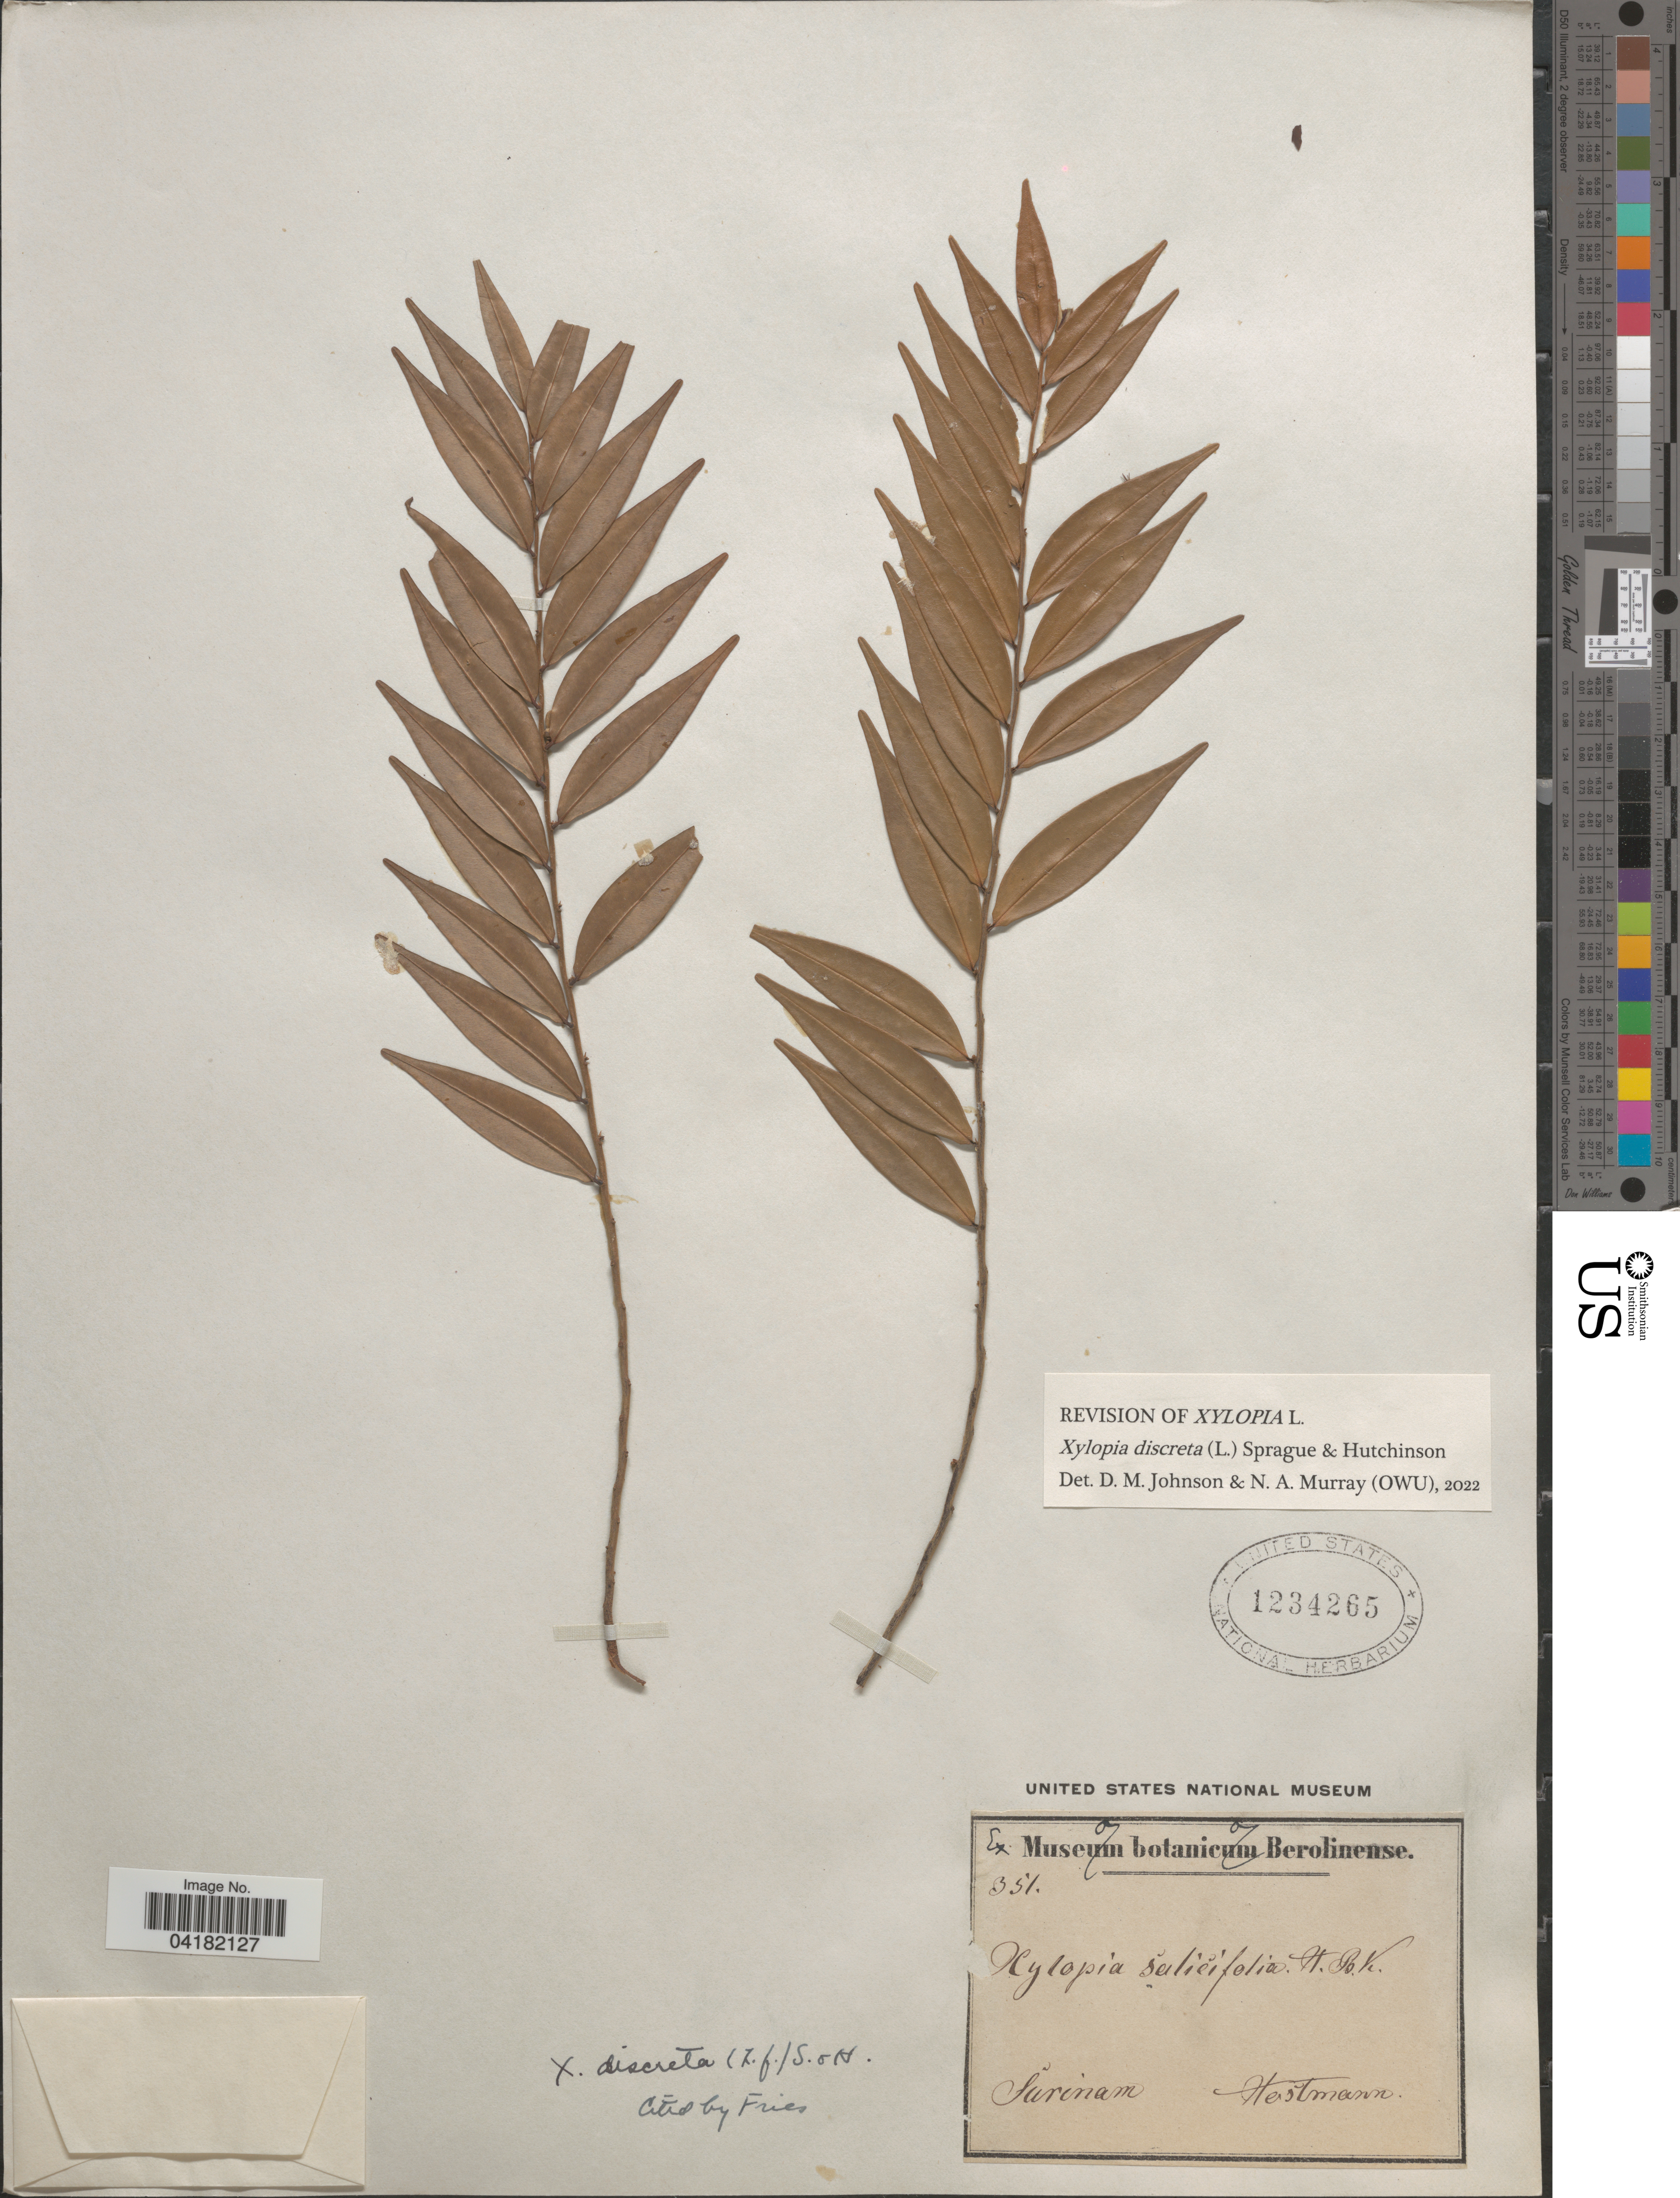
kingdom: Plantae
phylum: Tracheophyta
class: Magnoliopsida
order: Magnoliales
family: Annonaceae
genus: Xylopia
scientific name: Xylopia discreta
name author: (L. f.) Sprague & Hutch.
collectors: Hostmann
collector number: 351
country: Suriname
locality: Surinam.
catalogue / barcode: US 1234265